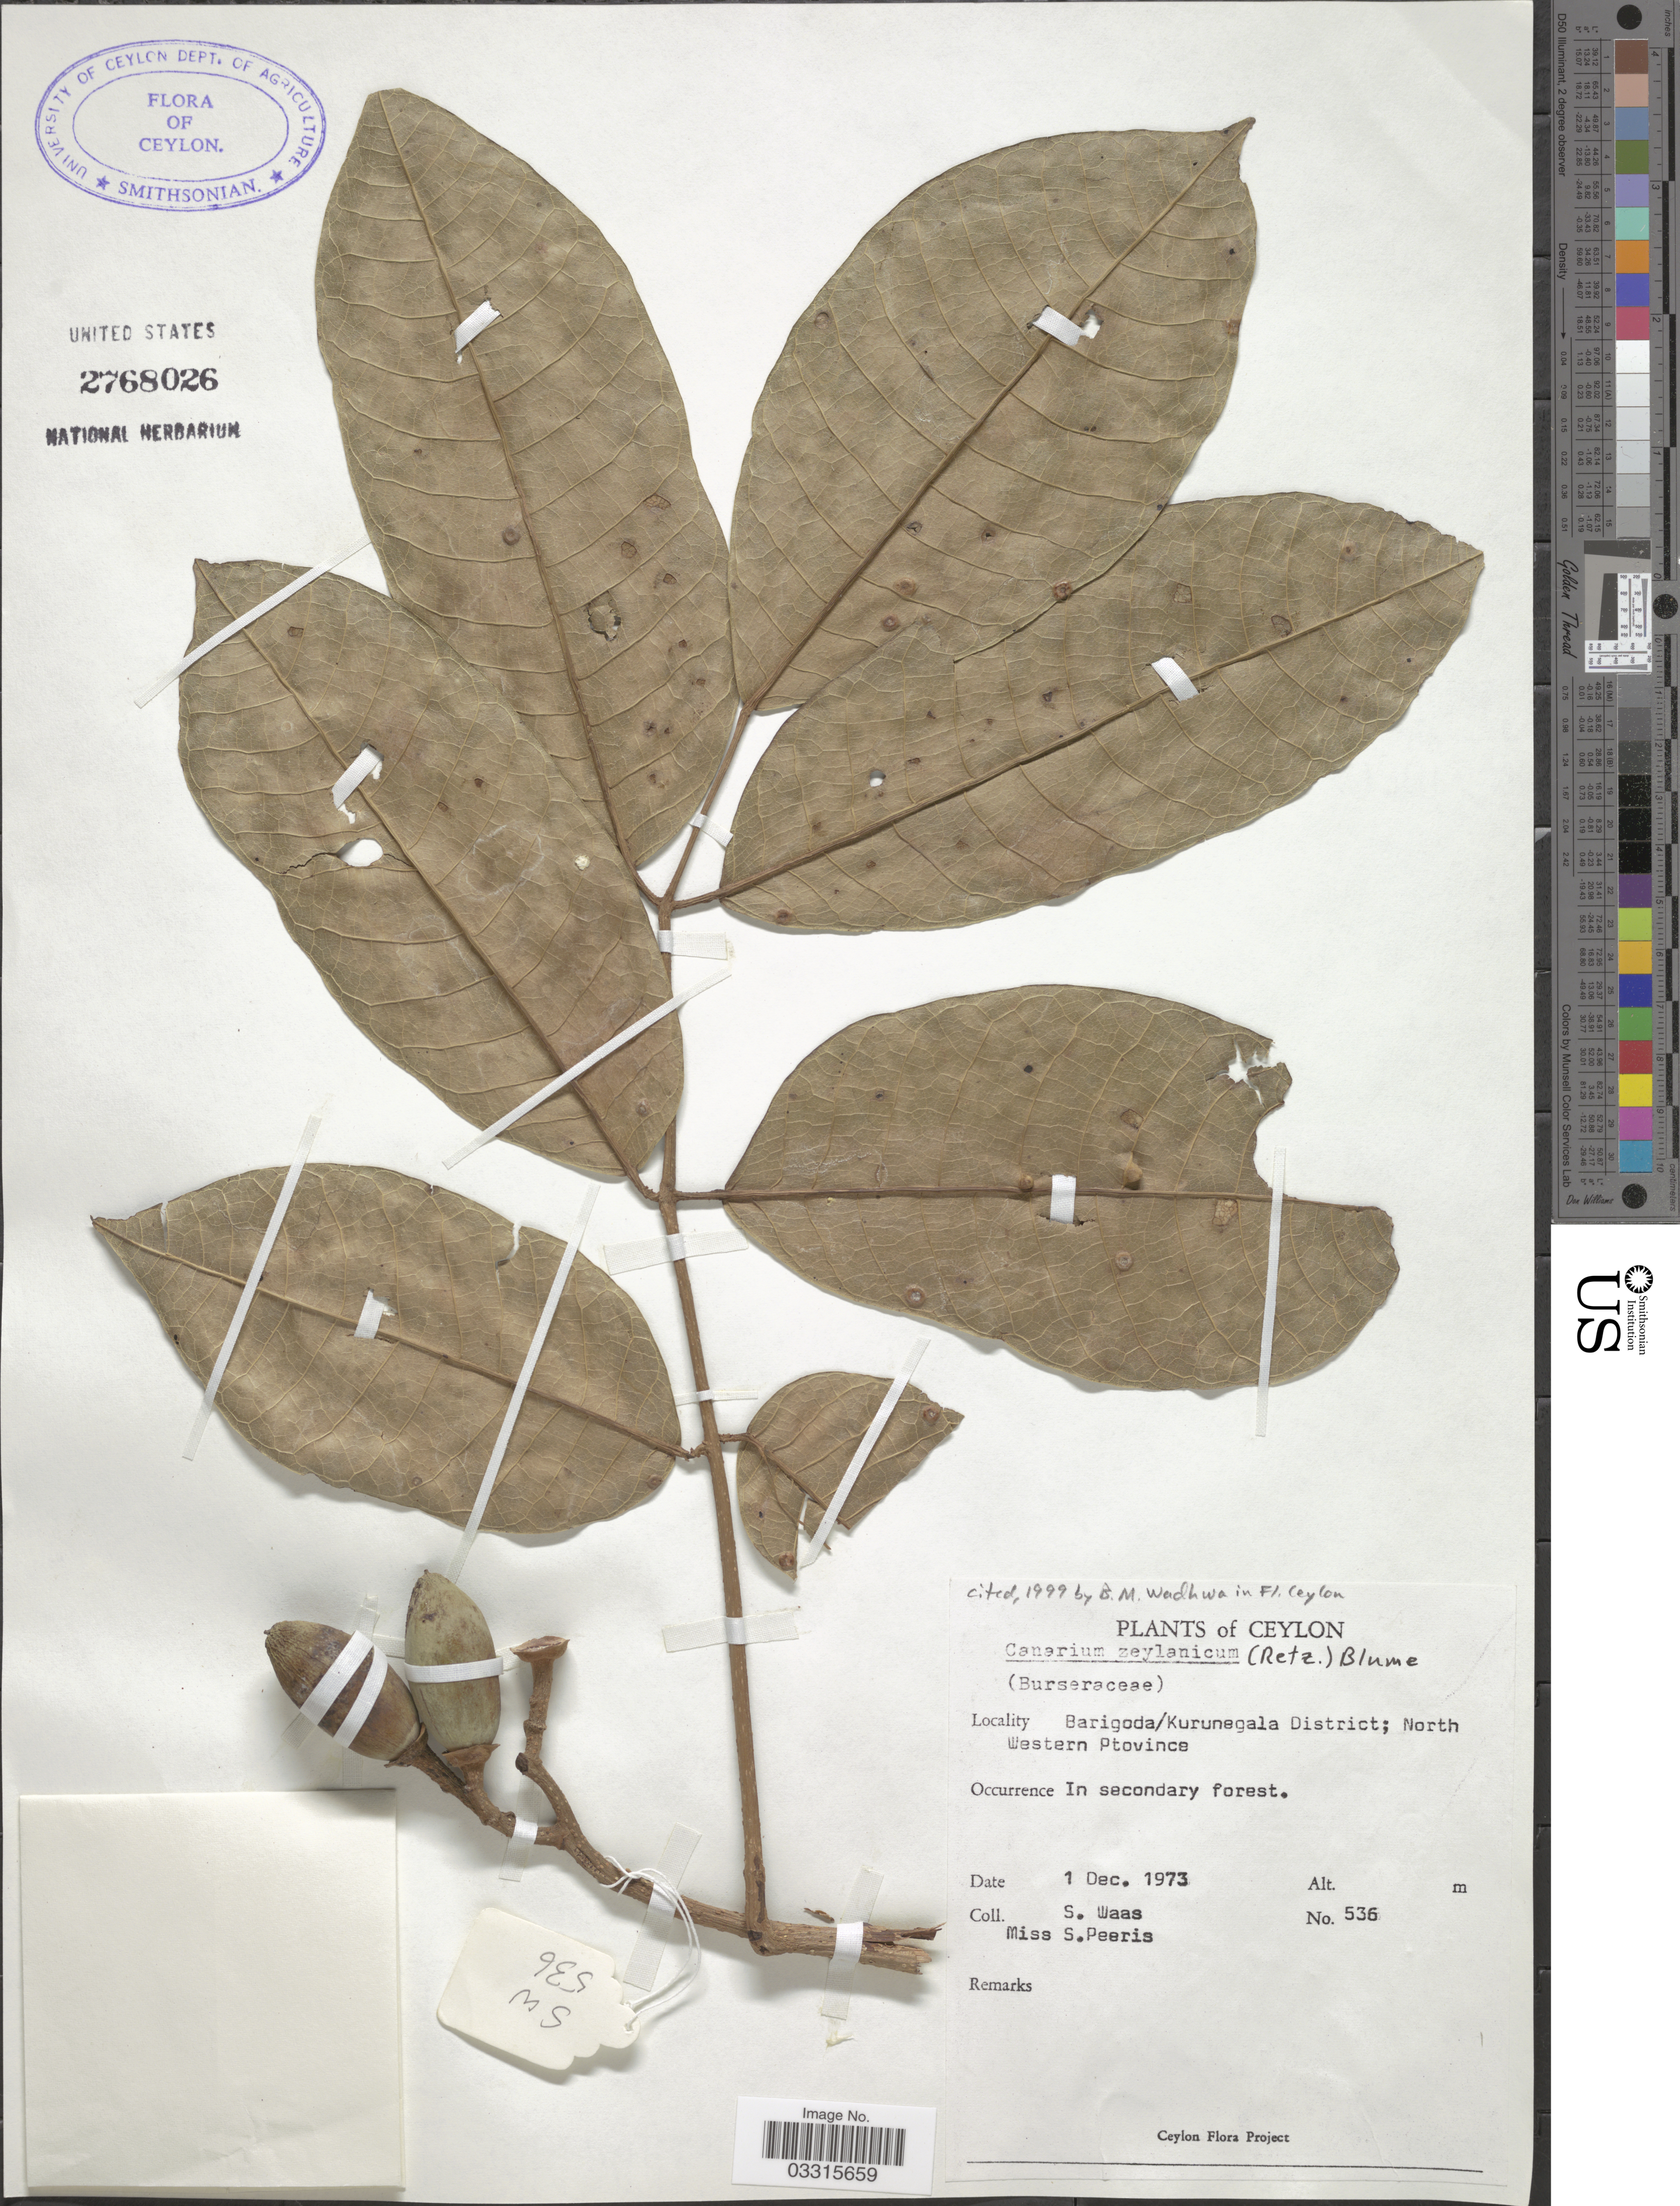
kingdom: Plantae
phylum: Tracheophyta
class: Magnoliopsida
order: Sapindales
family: Burseraceae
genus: Canarium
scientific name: Canarium zeylanicum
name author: (Retz.) Blume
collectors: S. Waas & S. Peeris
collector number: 536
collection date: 1973-12-01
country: Sri Lanka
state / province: North Western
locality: Ceylon. Barigoda/Kurunegala District.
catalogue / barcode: US 2768026